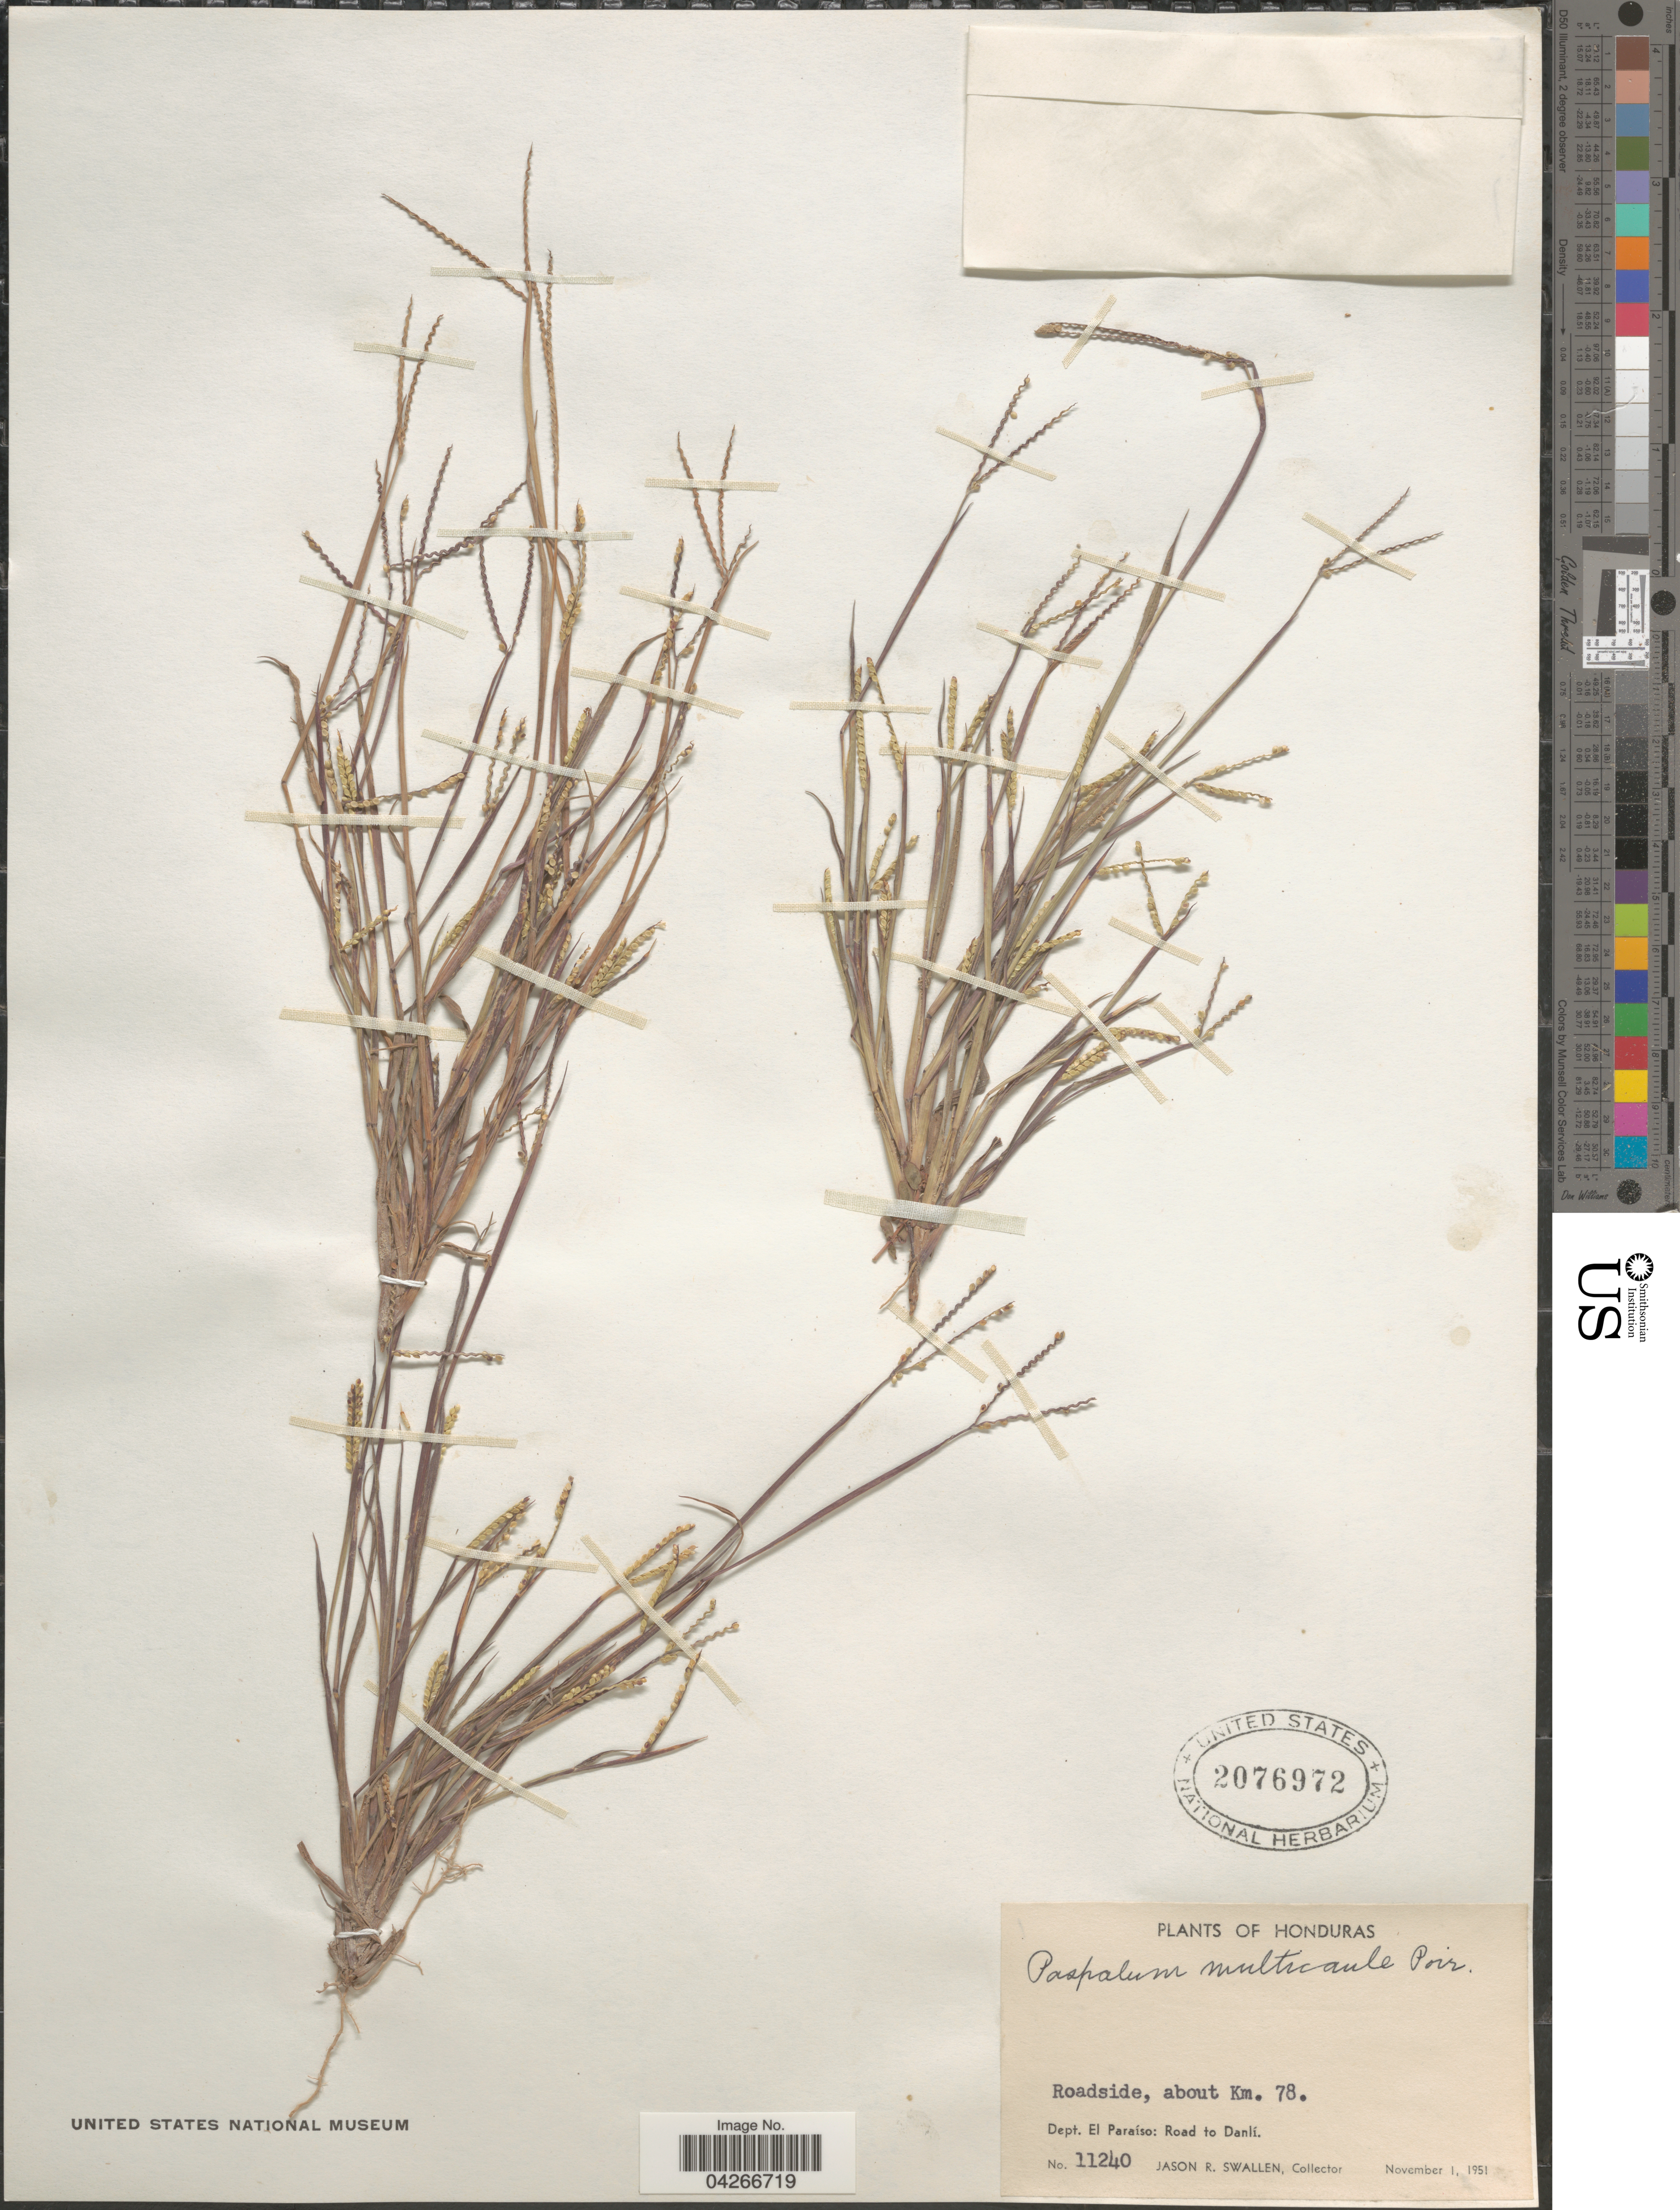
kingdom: Plantae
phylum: Tracheophyta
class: Liliopsida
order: Poales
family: Poaceae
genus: Paspalum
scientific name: Paspalum multicaule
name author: Poir. in Lam.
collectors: J. R. Swallen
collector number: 11240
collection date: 1951-11-01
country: Honduras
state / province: El Paraiso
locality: Roadside, about Km. 78. Dept. El Paraíso: Road to Danlí.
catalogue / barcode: US 2076972